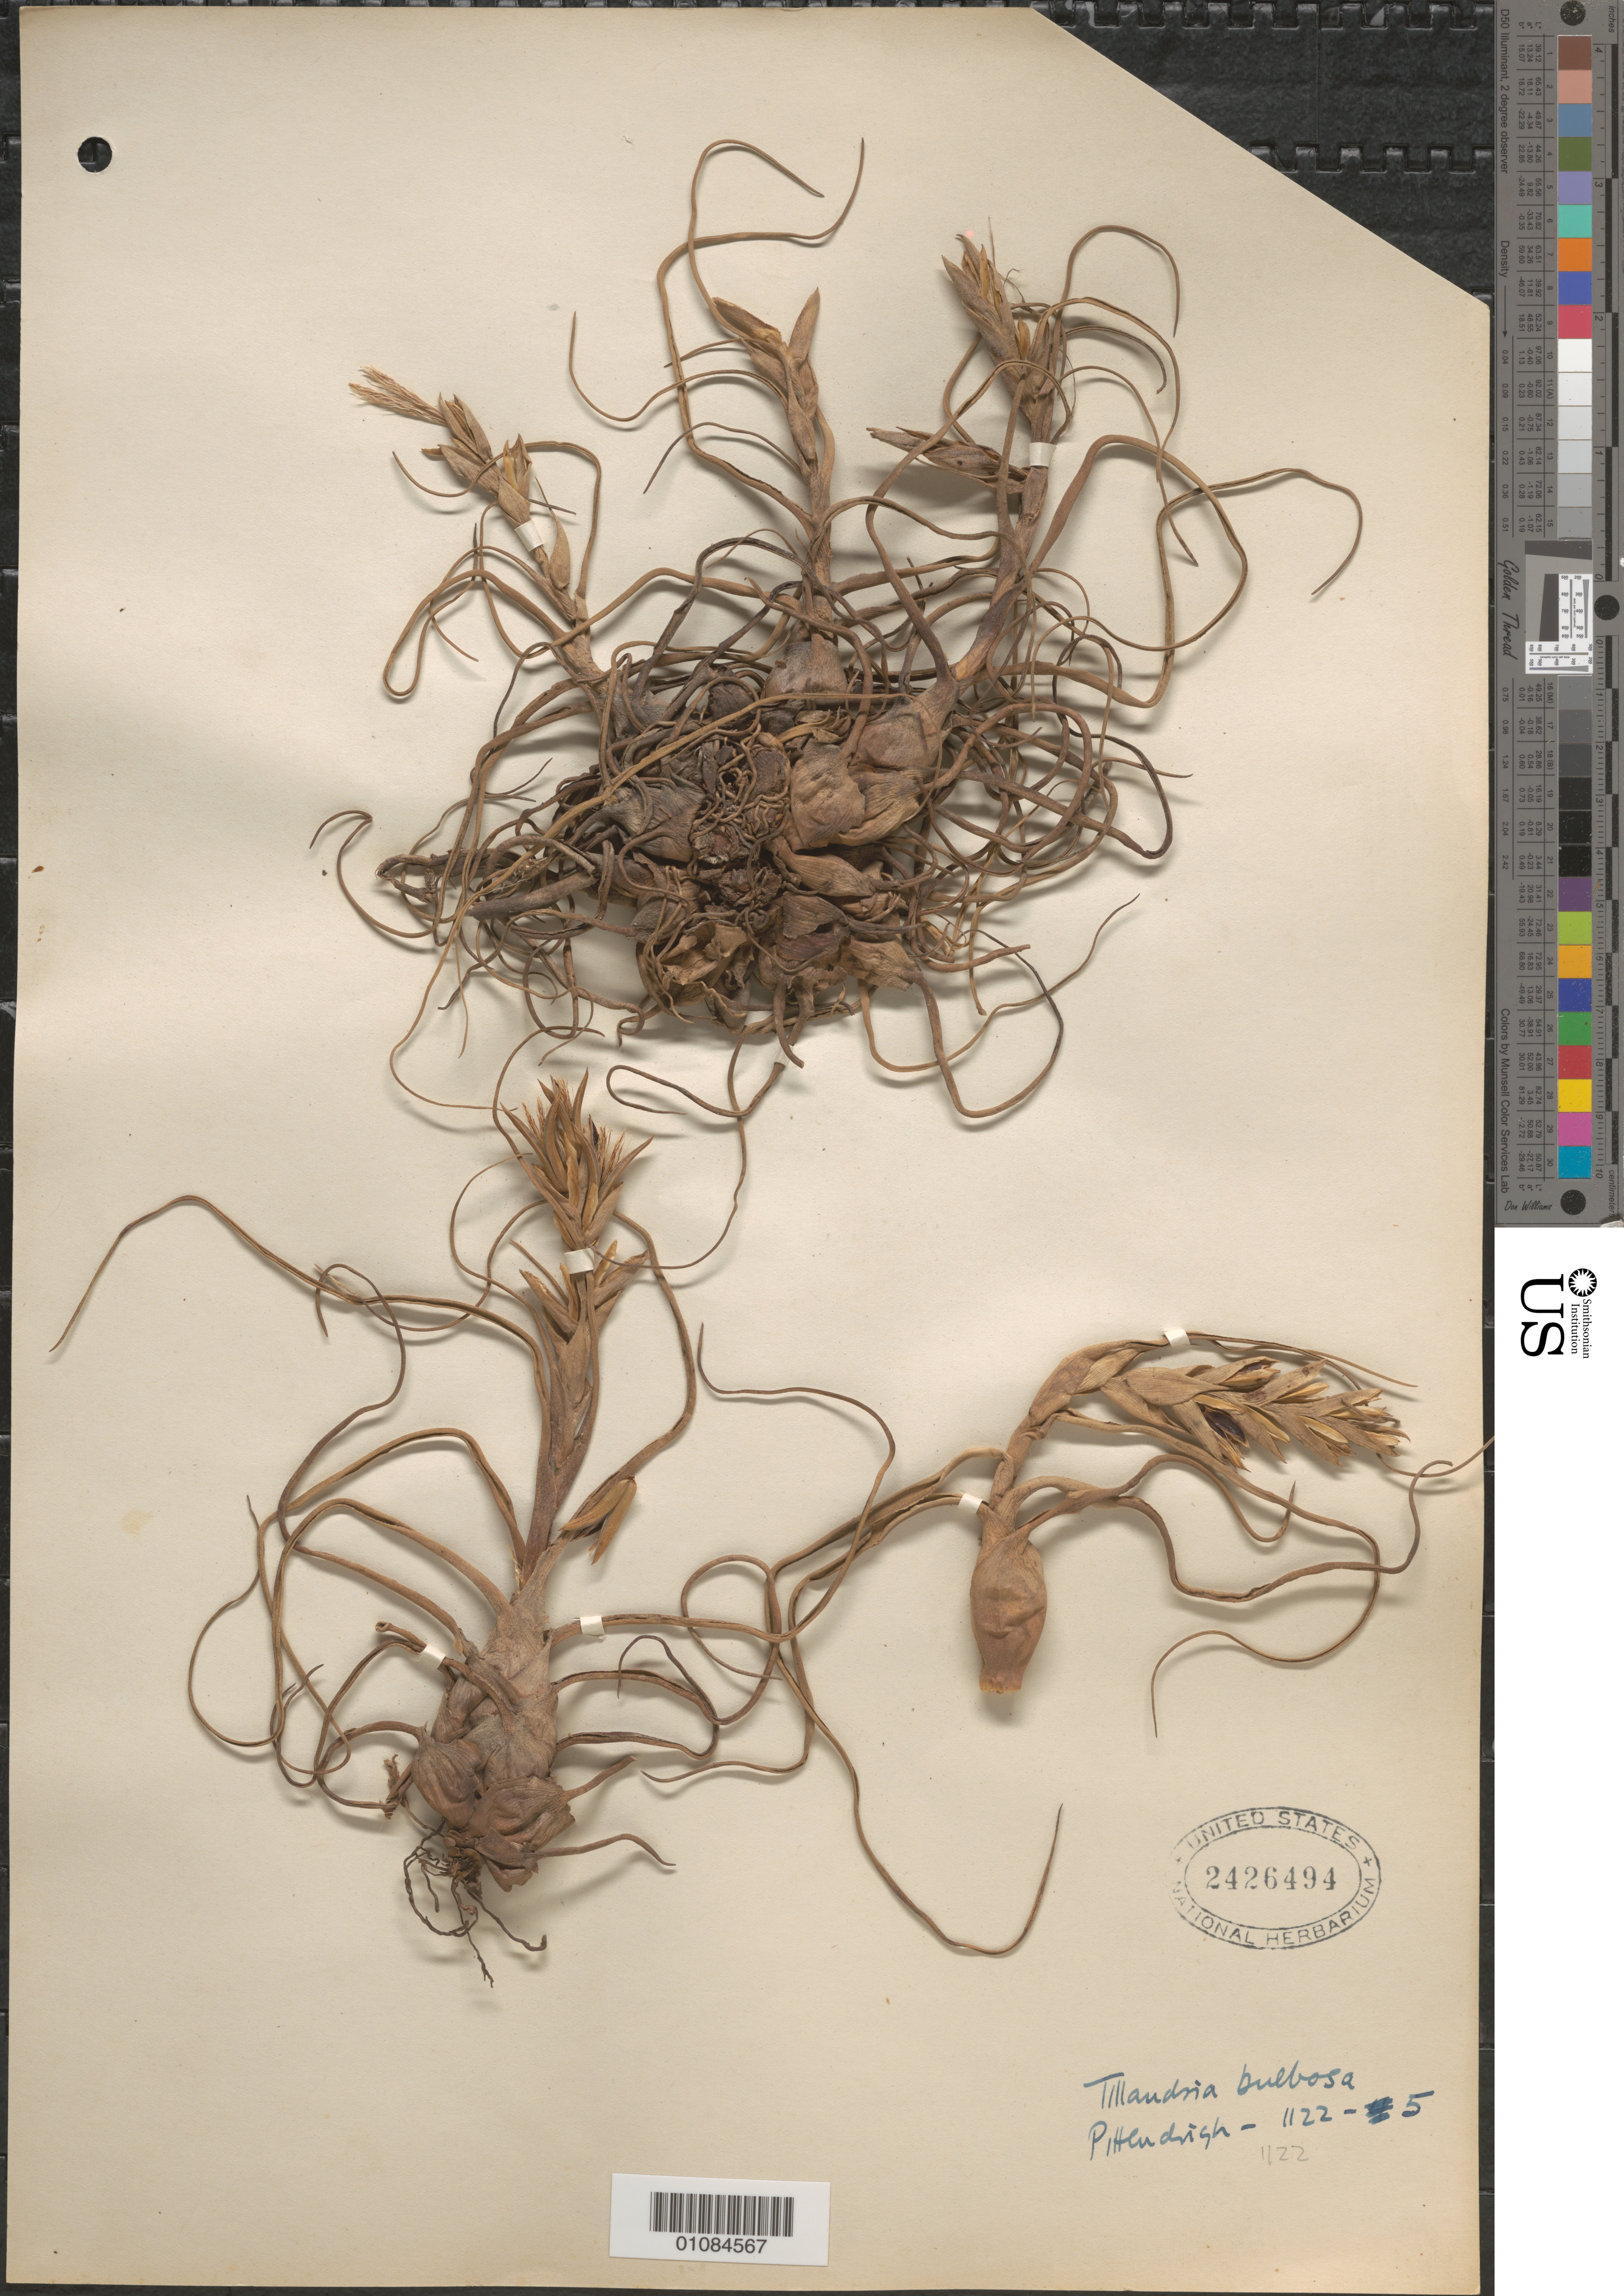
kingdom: Plantae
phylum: Tracheophyta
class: Liliopsida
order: Poales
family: Bromeliaceae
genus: Tillandsia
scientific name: Tillandsia bulbosa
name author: Hook.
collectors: C. S. Pittendrigh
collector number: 1122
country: Trinidad and Tobago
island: Trinidad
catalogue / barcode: US 2426494